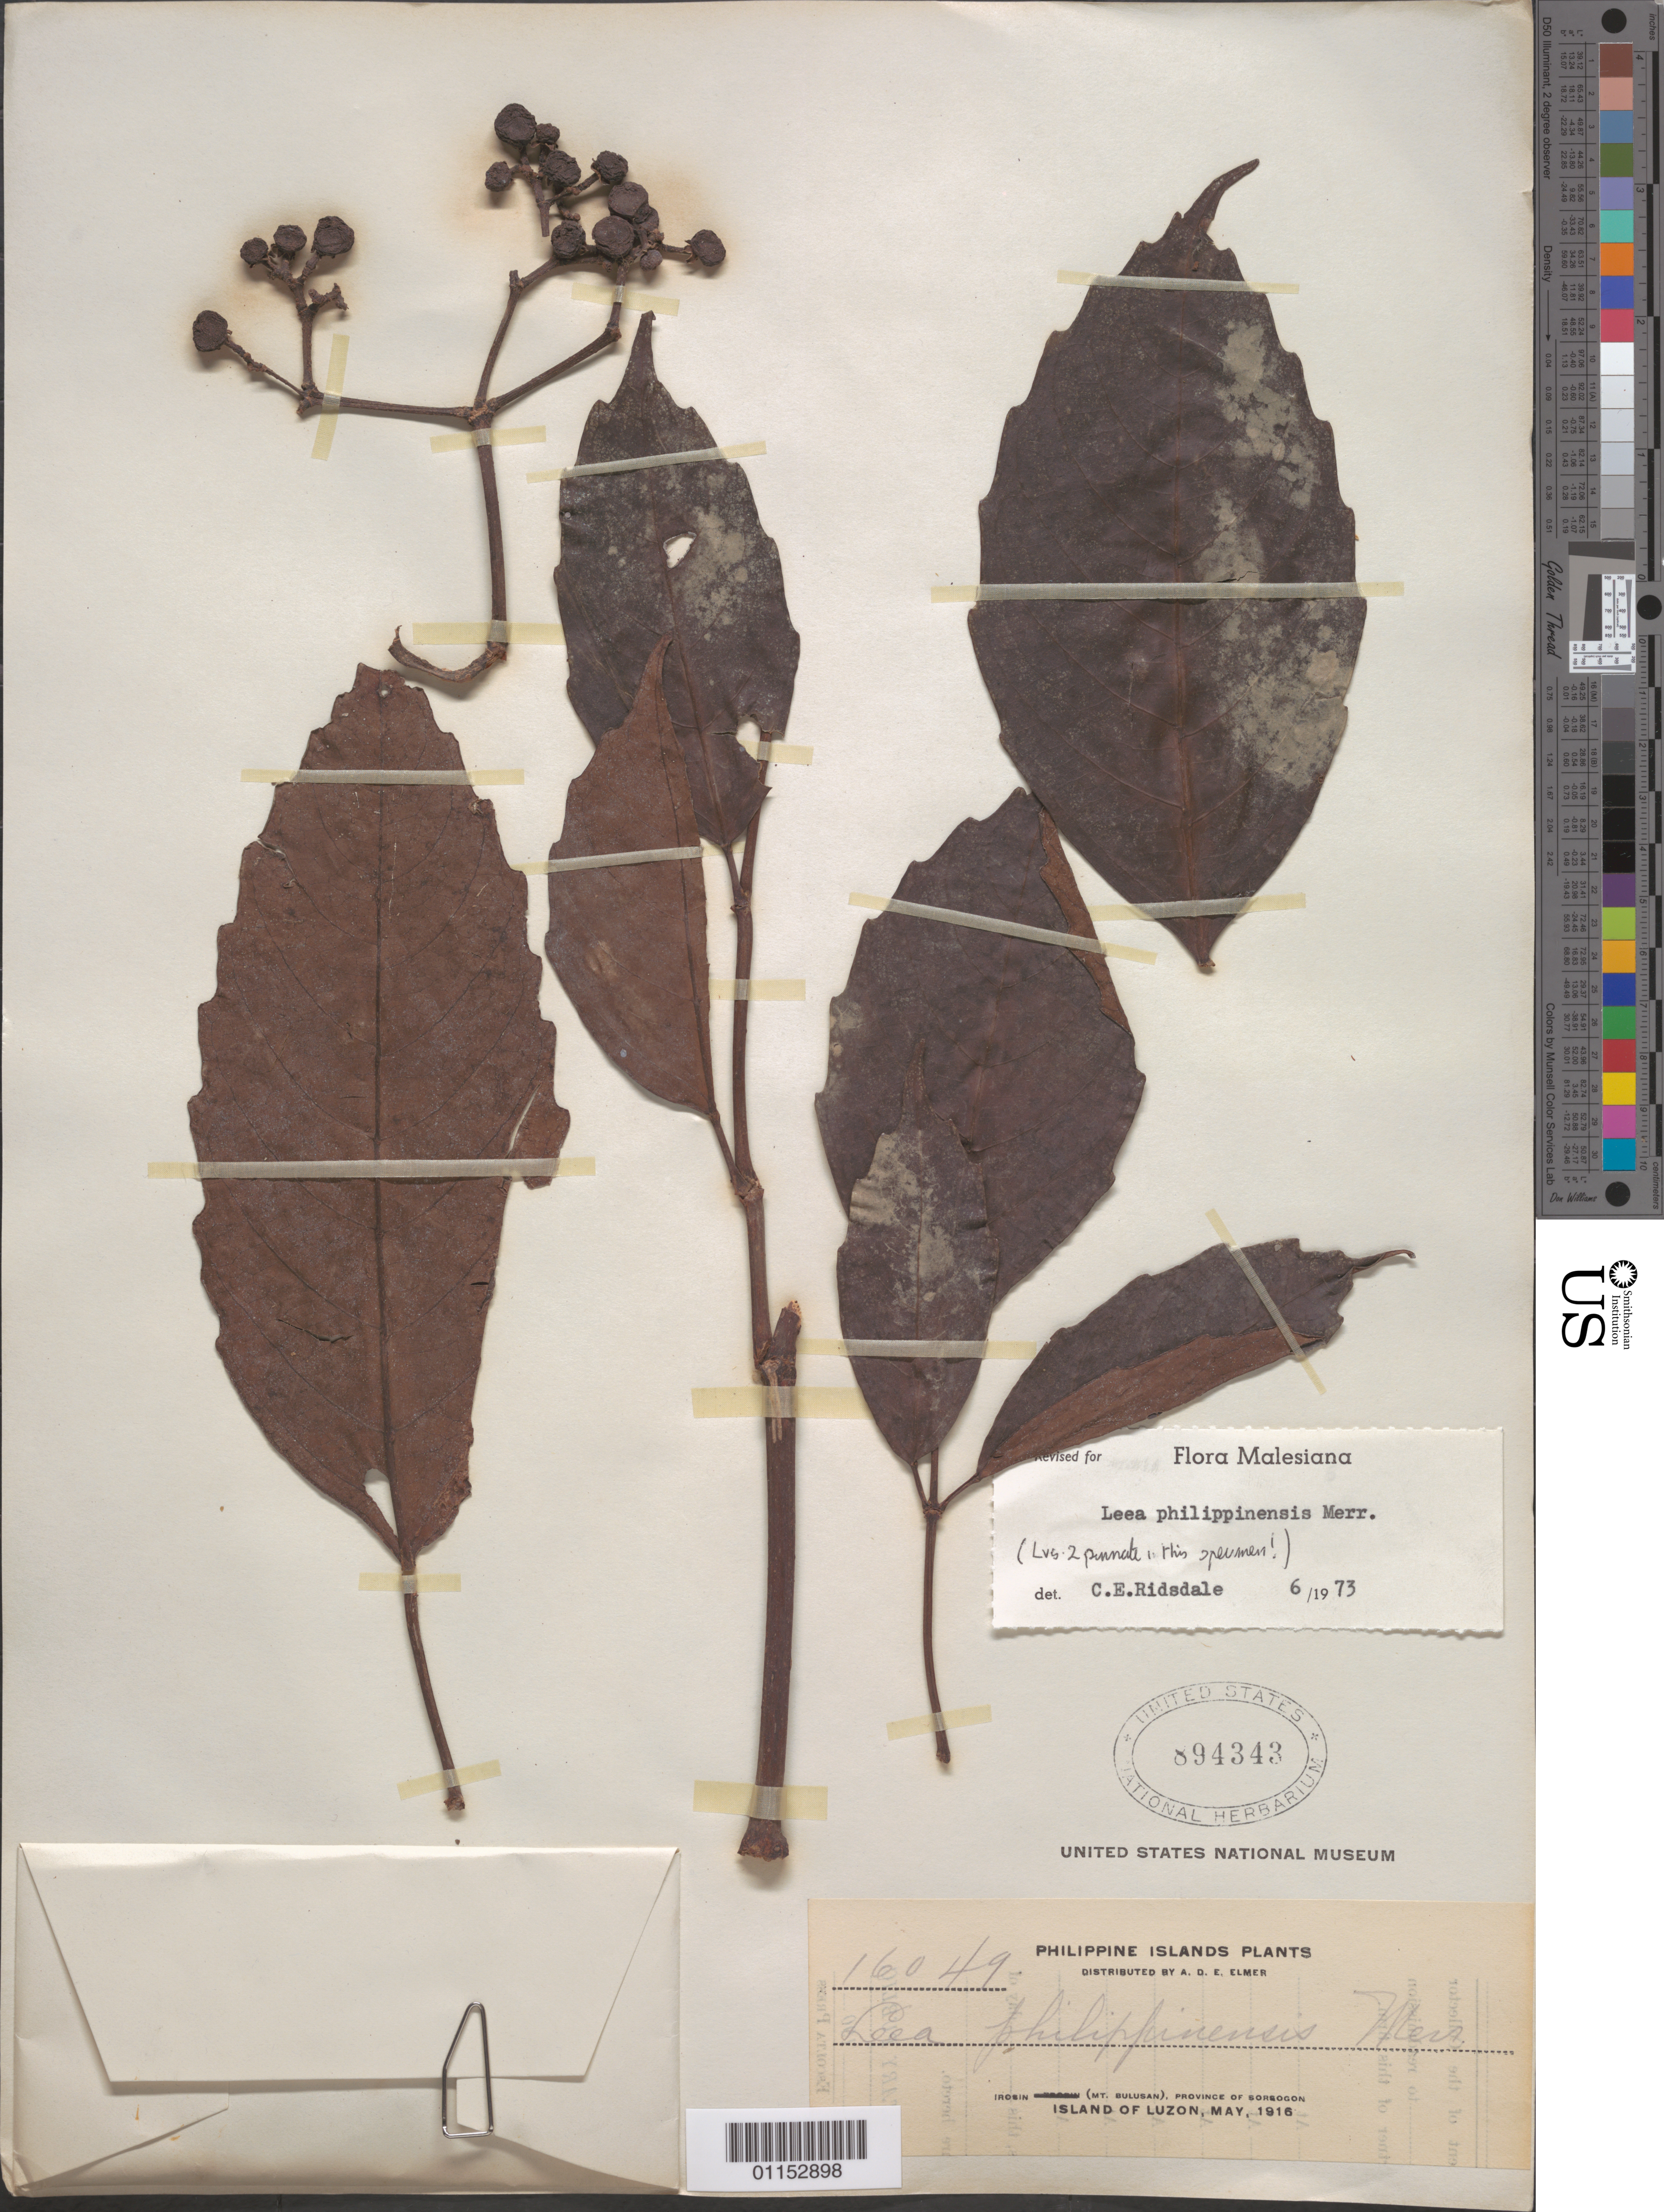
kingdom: Plantae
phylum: Tracheophyta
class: Magnoliopsida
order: Vitales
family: Vitaceae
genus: Leea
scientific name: Leea philippinensis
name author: Merr.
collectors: A. D. E. Elmer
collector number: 16049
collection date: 1916-05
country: Philippines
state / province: Bicol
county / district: Sorsogon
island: Luzon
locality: Irosin (Mt Bulusan)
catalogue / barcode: US 894343